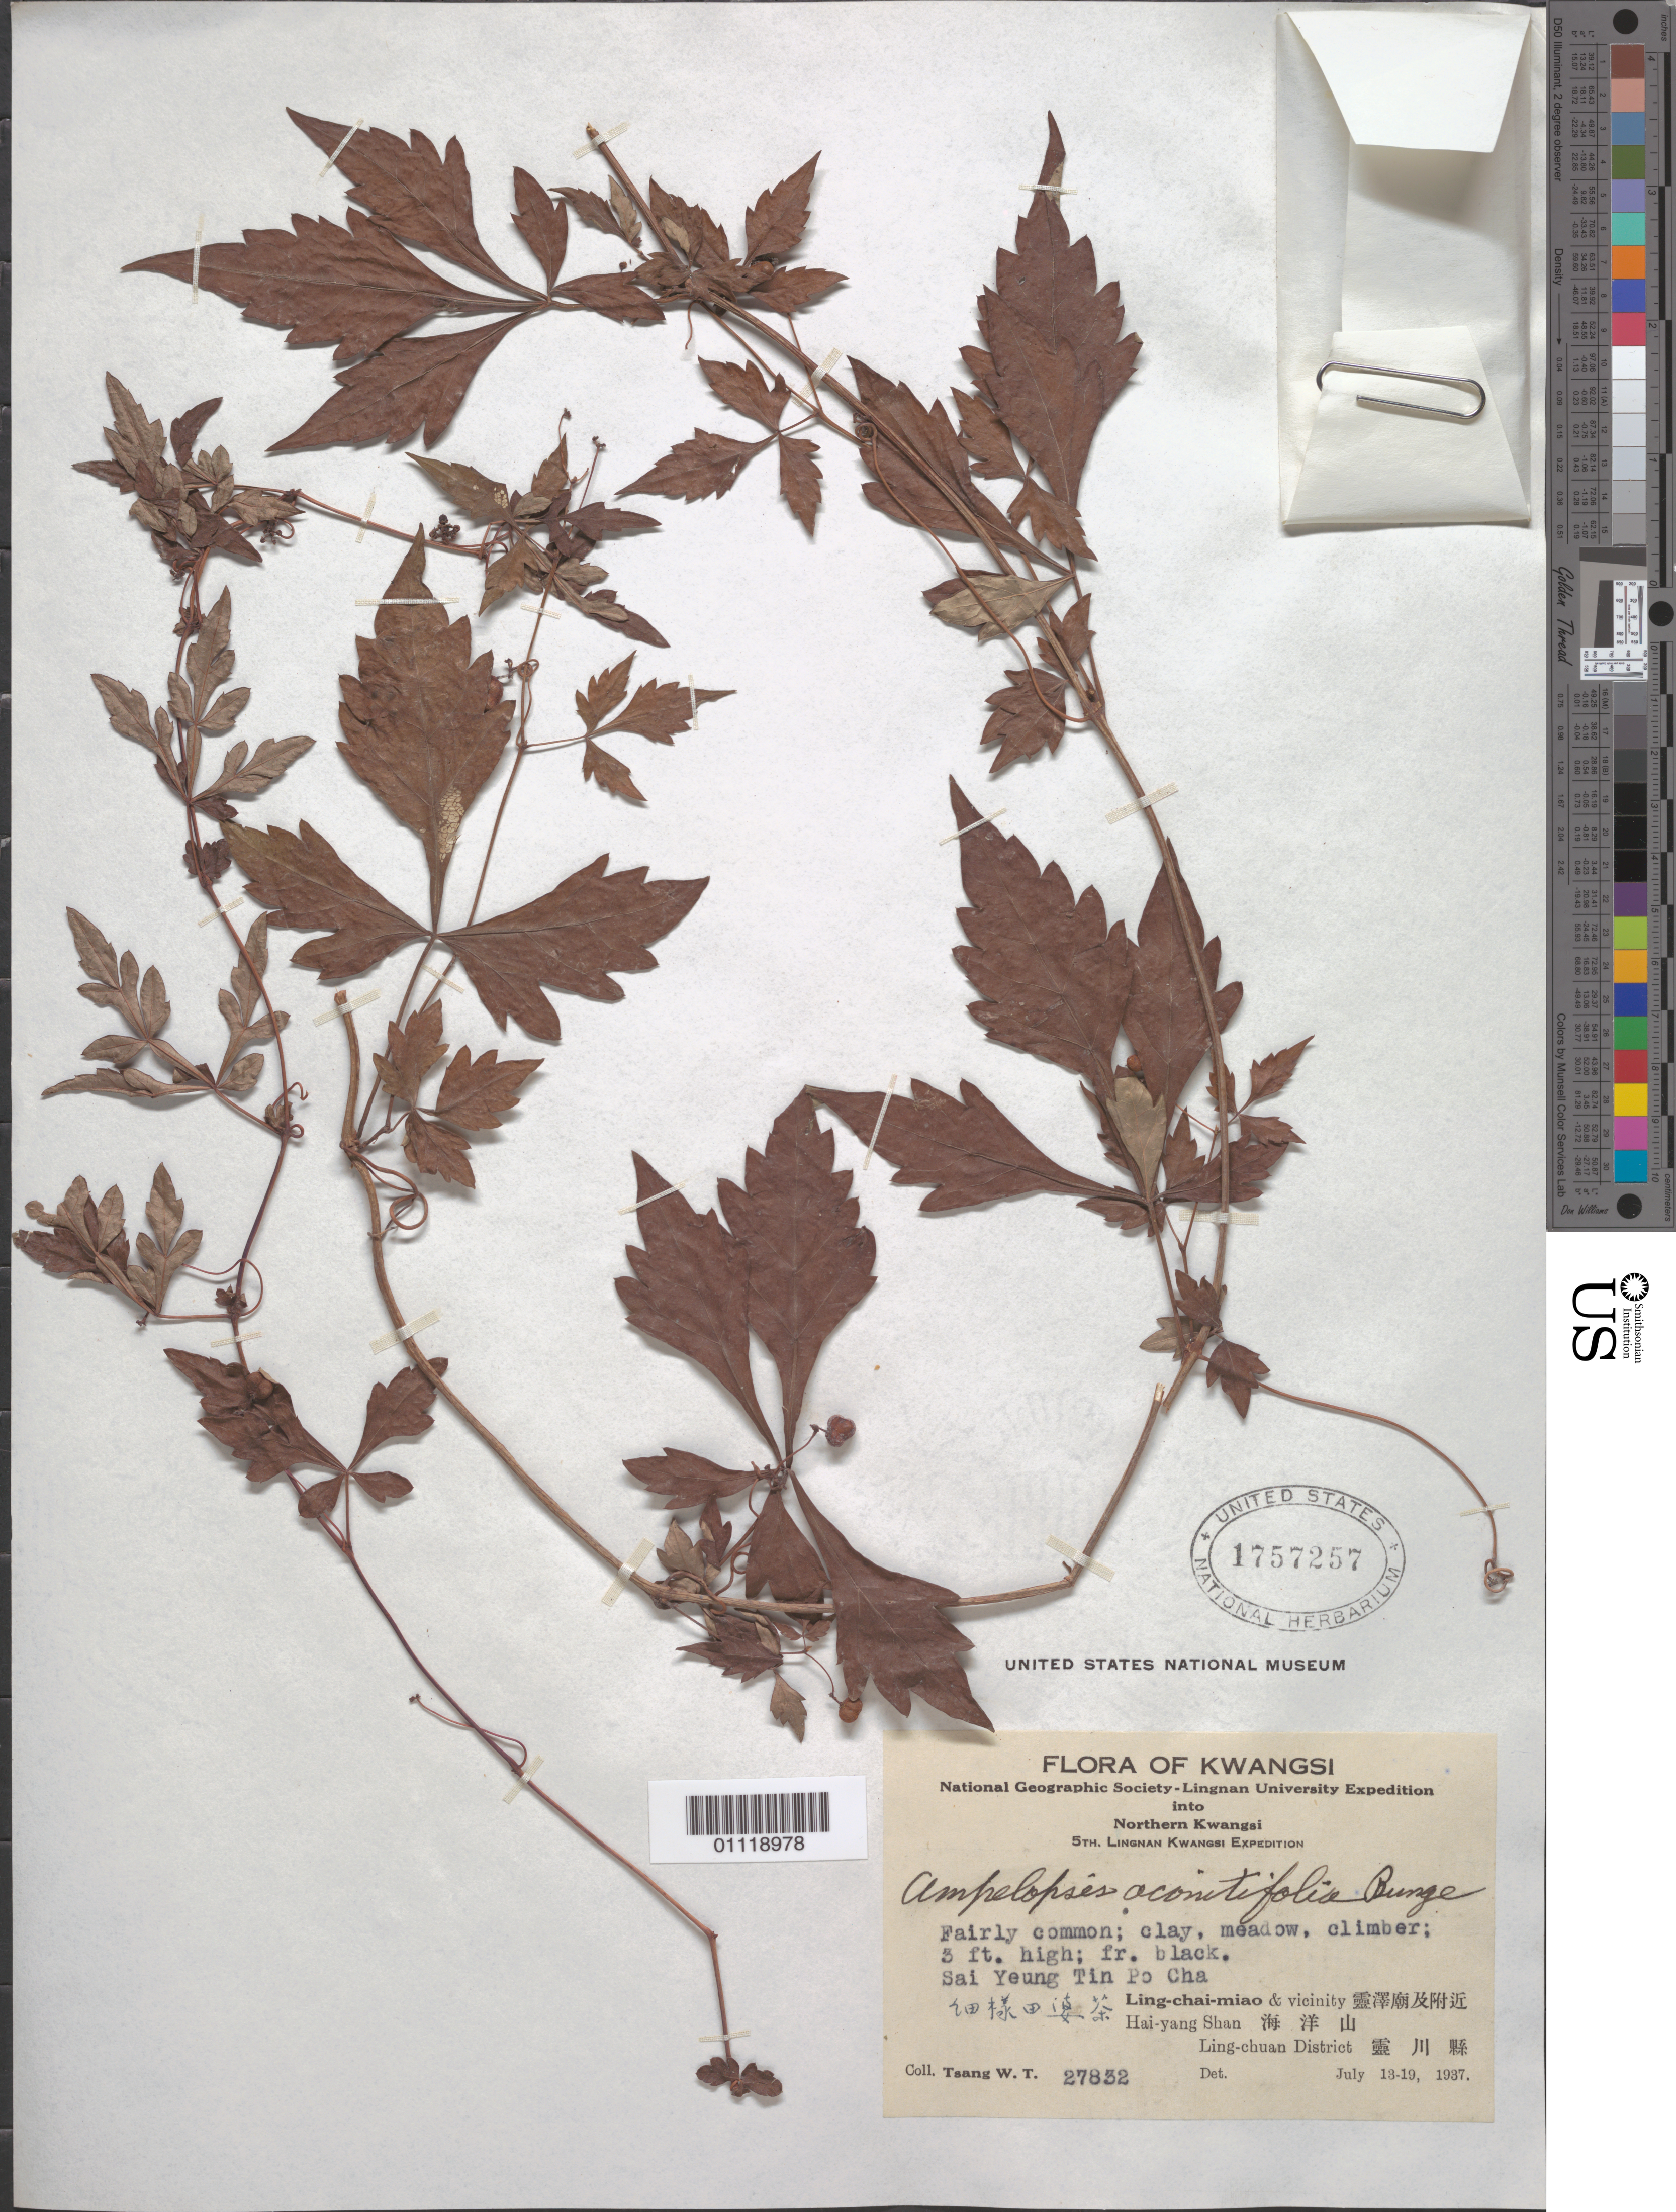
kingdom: Plantae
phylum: Tracheophyta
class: Magnoliopsida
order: Vitales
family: Vitaceae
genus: Ampelopsis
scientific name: Ampelopsis aconitifolia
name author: Bunge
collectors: W. T. Tsang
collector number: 27832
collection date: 1937-07-13/1937-07-19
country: China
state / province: Guangxi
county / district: Ling-chuan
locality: Sai Yeung Tin Po Cha. Ling-chai-miao & vicinity Hai-yang Shan.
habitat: Clay, meadow, climber.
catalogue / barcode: US 1757257